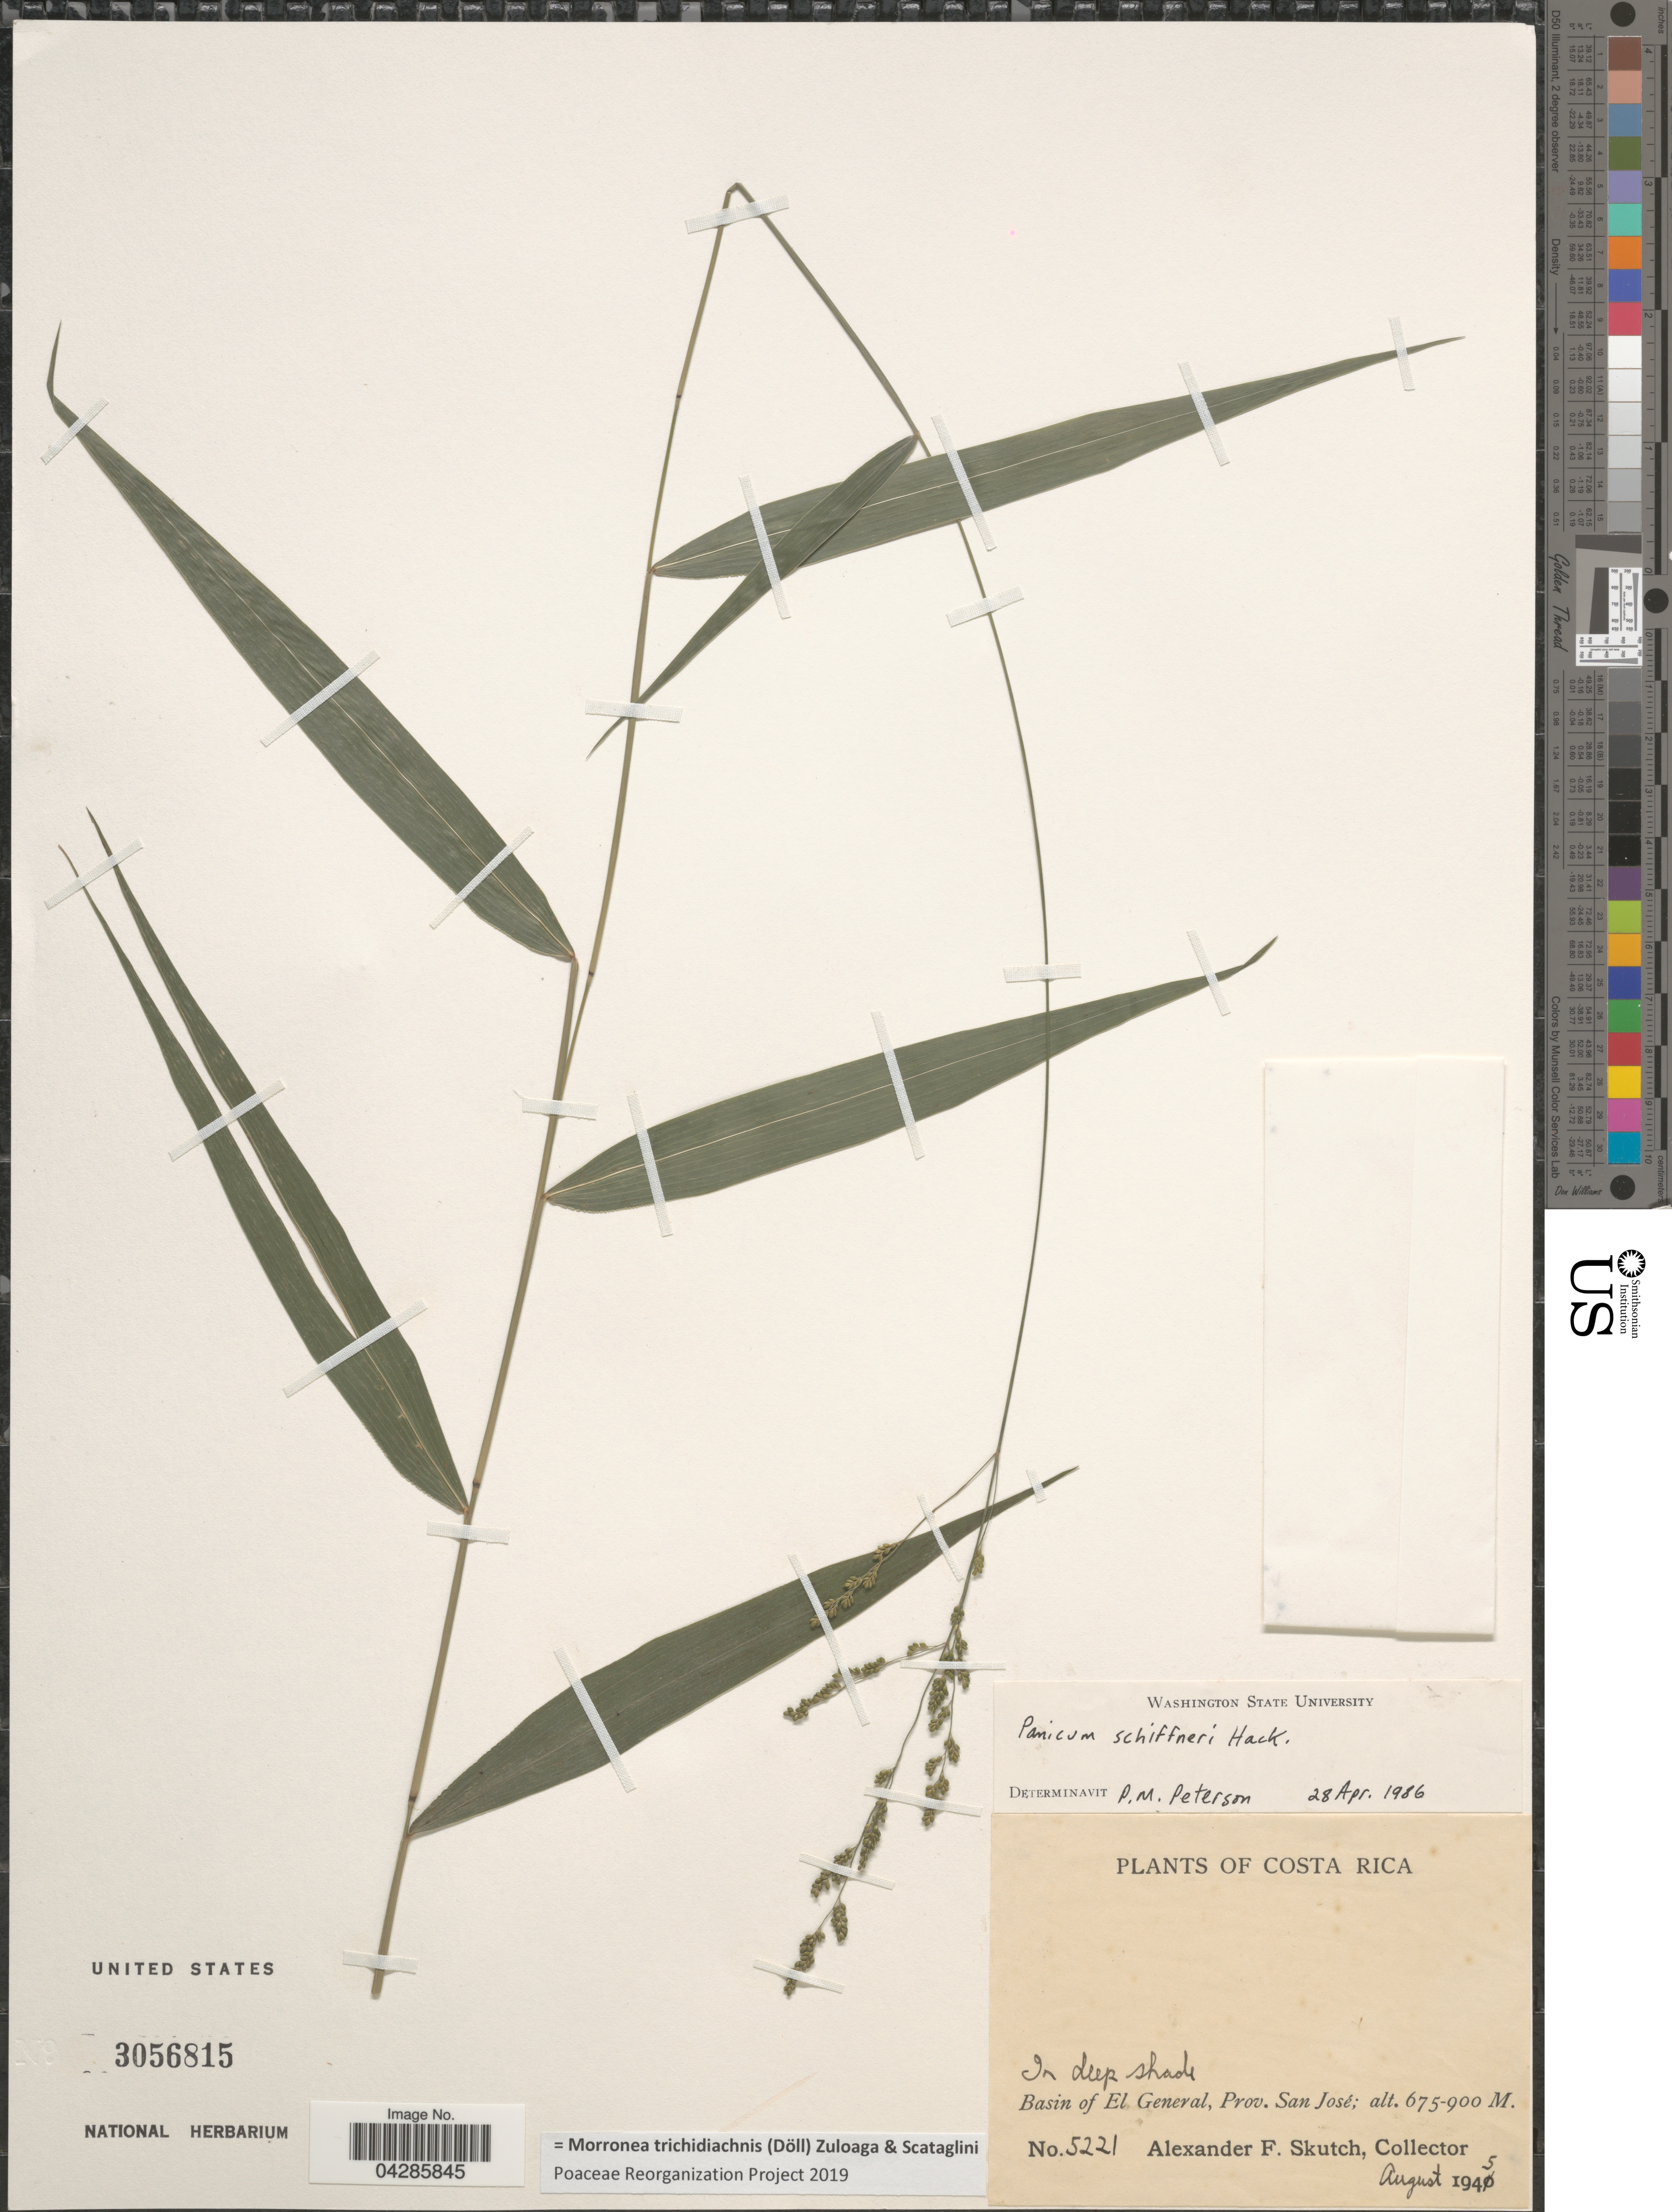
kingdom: Plantae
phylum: Tracheophyta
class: Liliopsida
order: Poales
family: Poaceae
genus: Morronea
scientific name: Morronea trichidiachnis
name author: (Döll) Zuloaga & Scataglini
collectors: A. F. Skutch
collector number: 5221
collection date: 1945-08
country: Costa Rica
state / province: San José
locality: In deep shade. Basin of El General, Prov. San José.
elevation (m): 675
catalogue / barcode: US 3056815